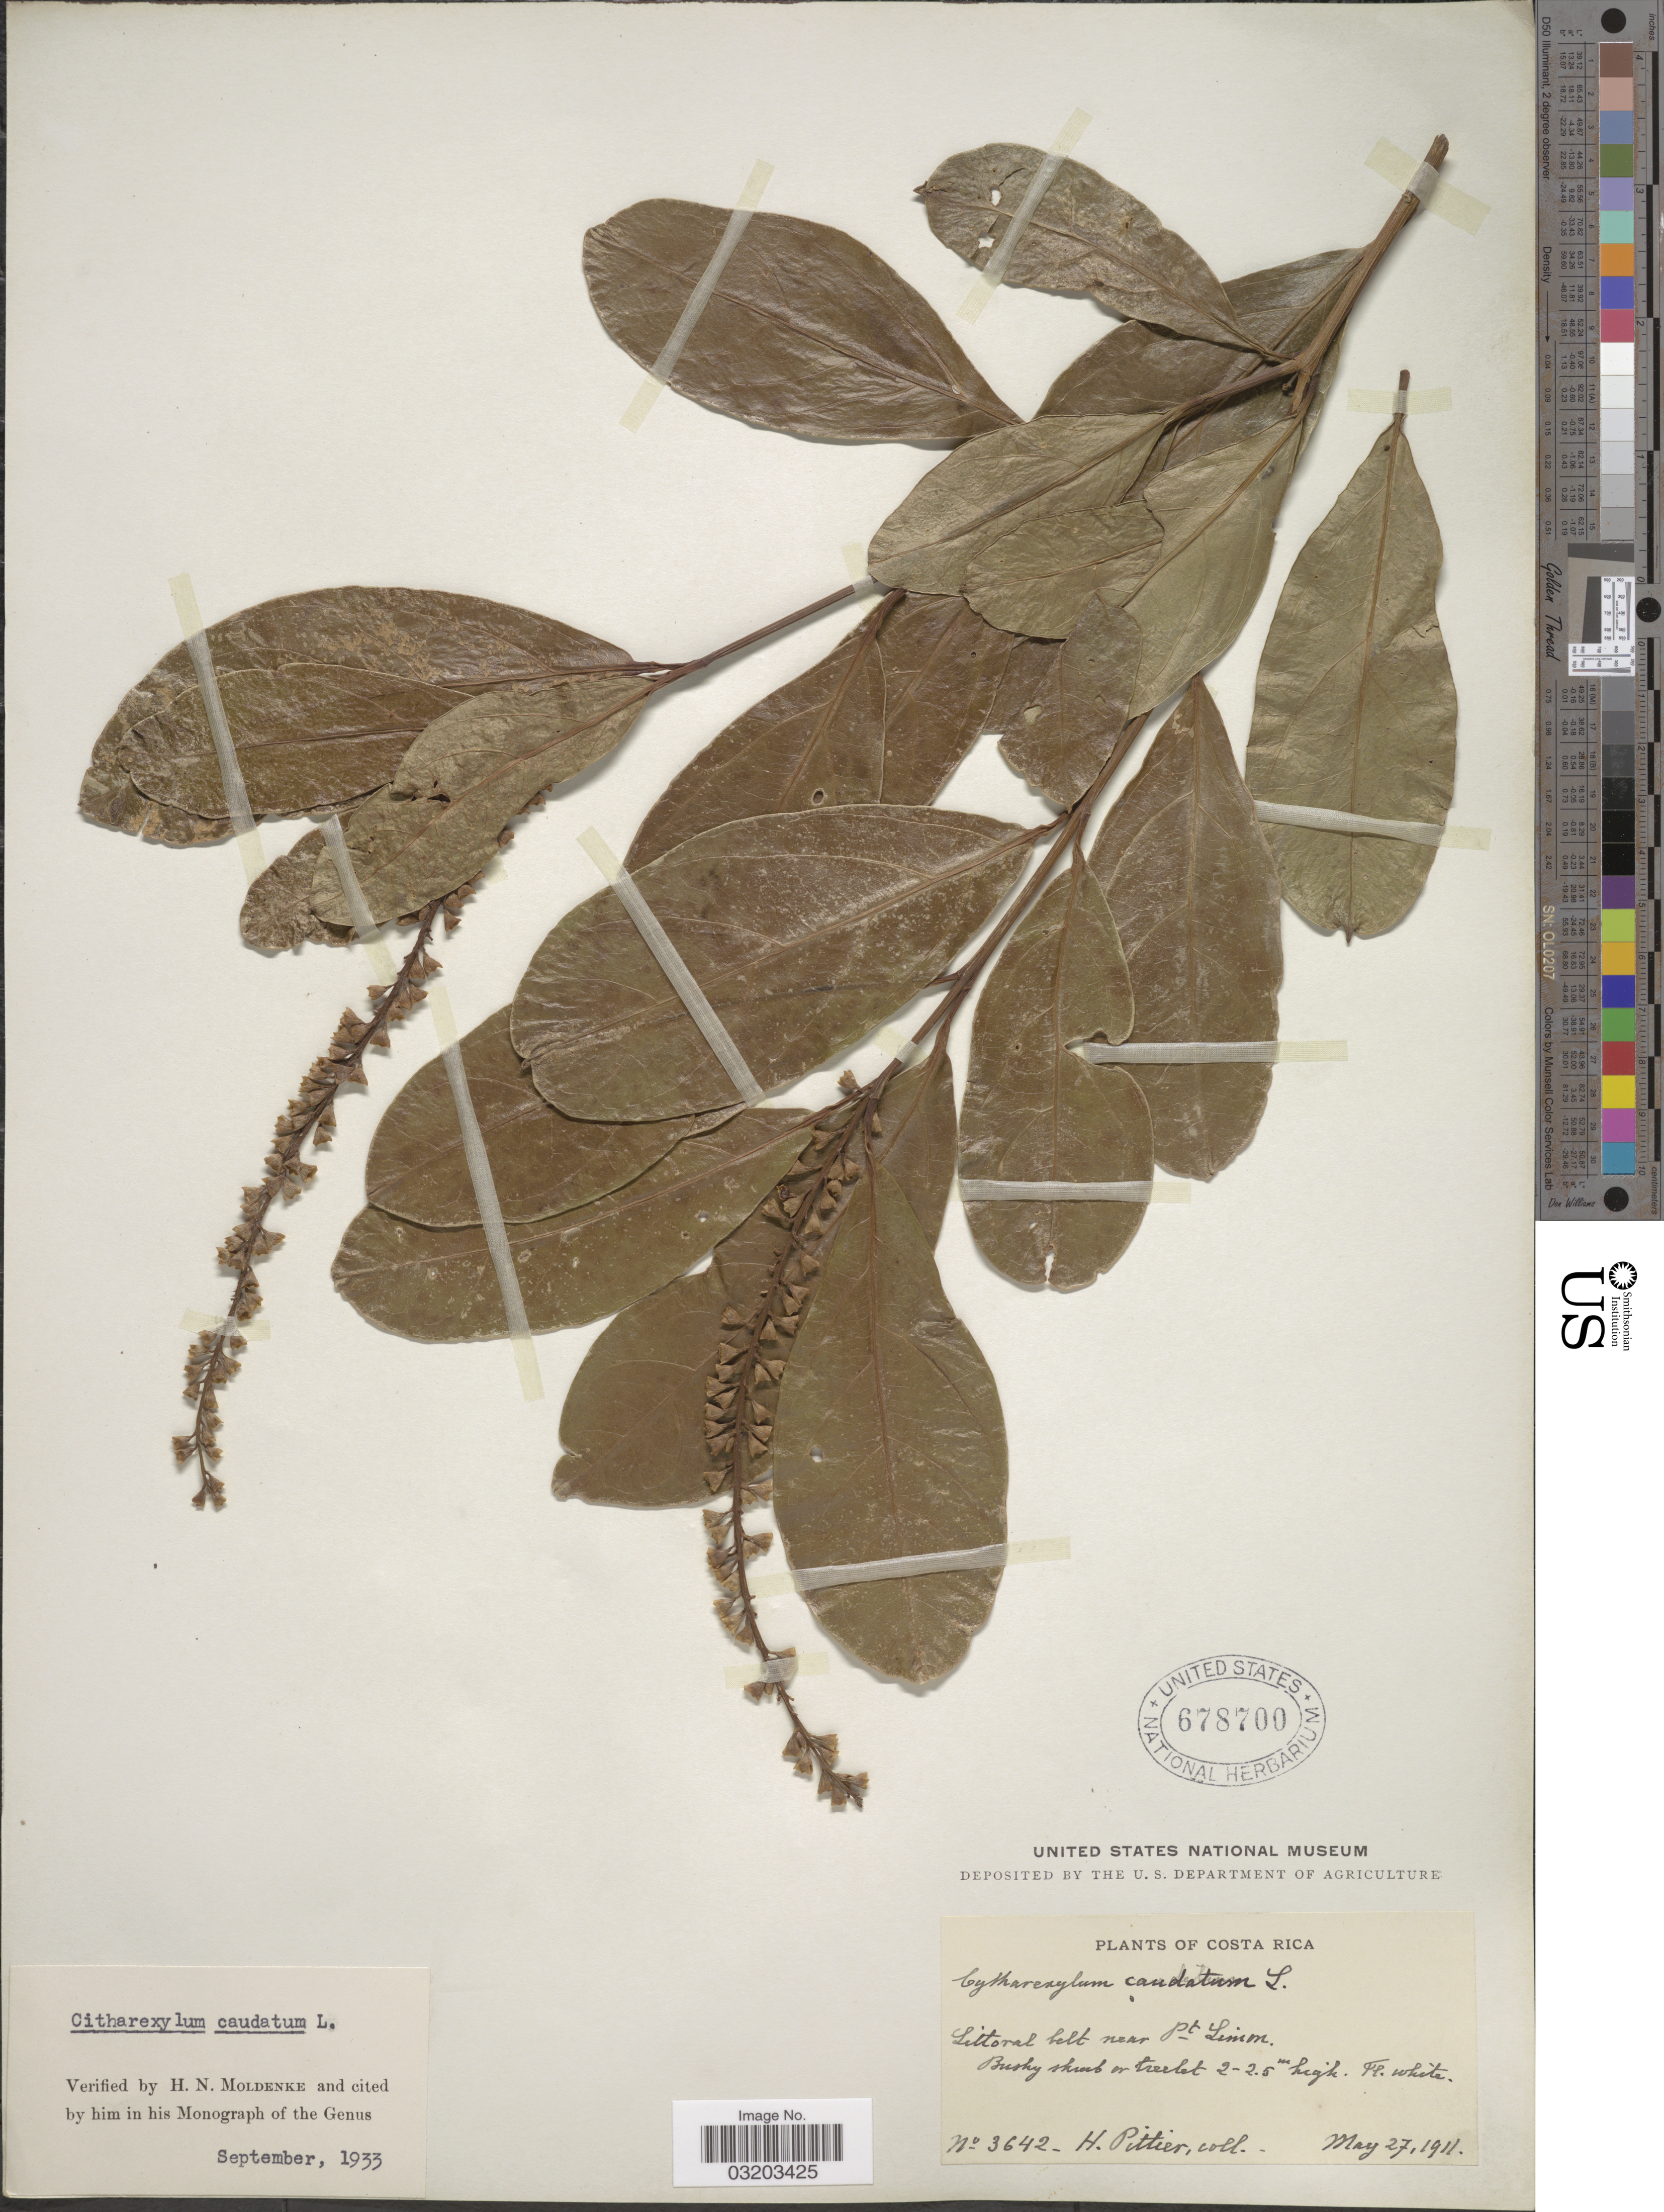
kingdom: Plantae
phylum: Tracheophyta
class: Magnoliopsida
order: Lamiales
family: Verbenaceae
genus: Citharexylum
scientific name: Citharexylum caudatum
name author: L.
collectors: H. F. Pittier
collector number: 3642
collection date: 1911-05-27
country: Costa Rica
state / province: Limón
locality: Littoral belt near Pt. Limon.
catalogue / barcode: US 678700